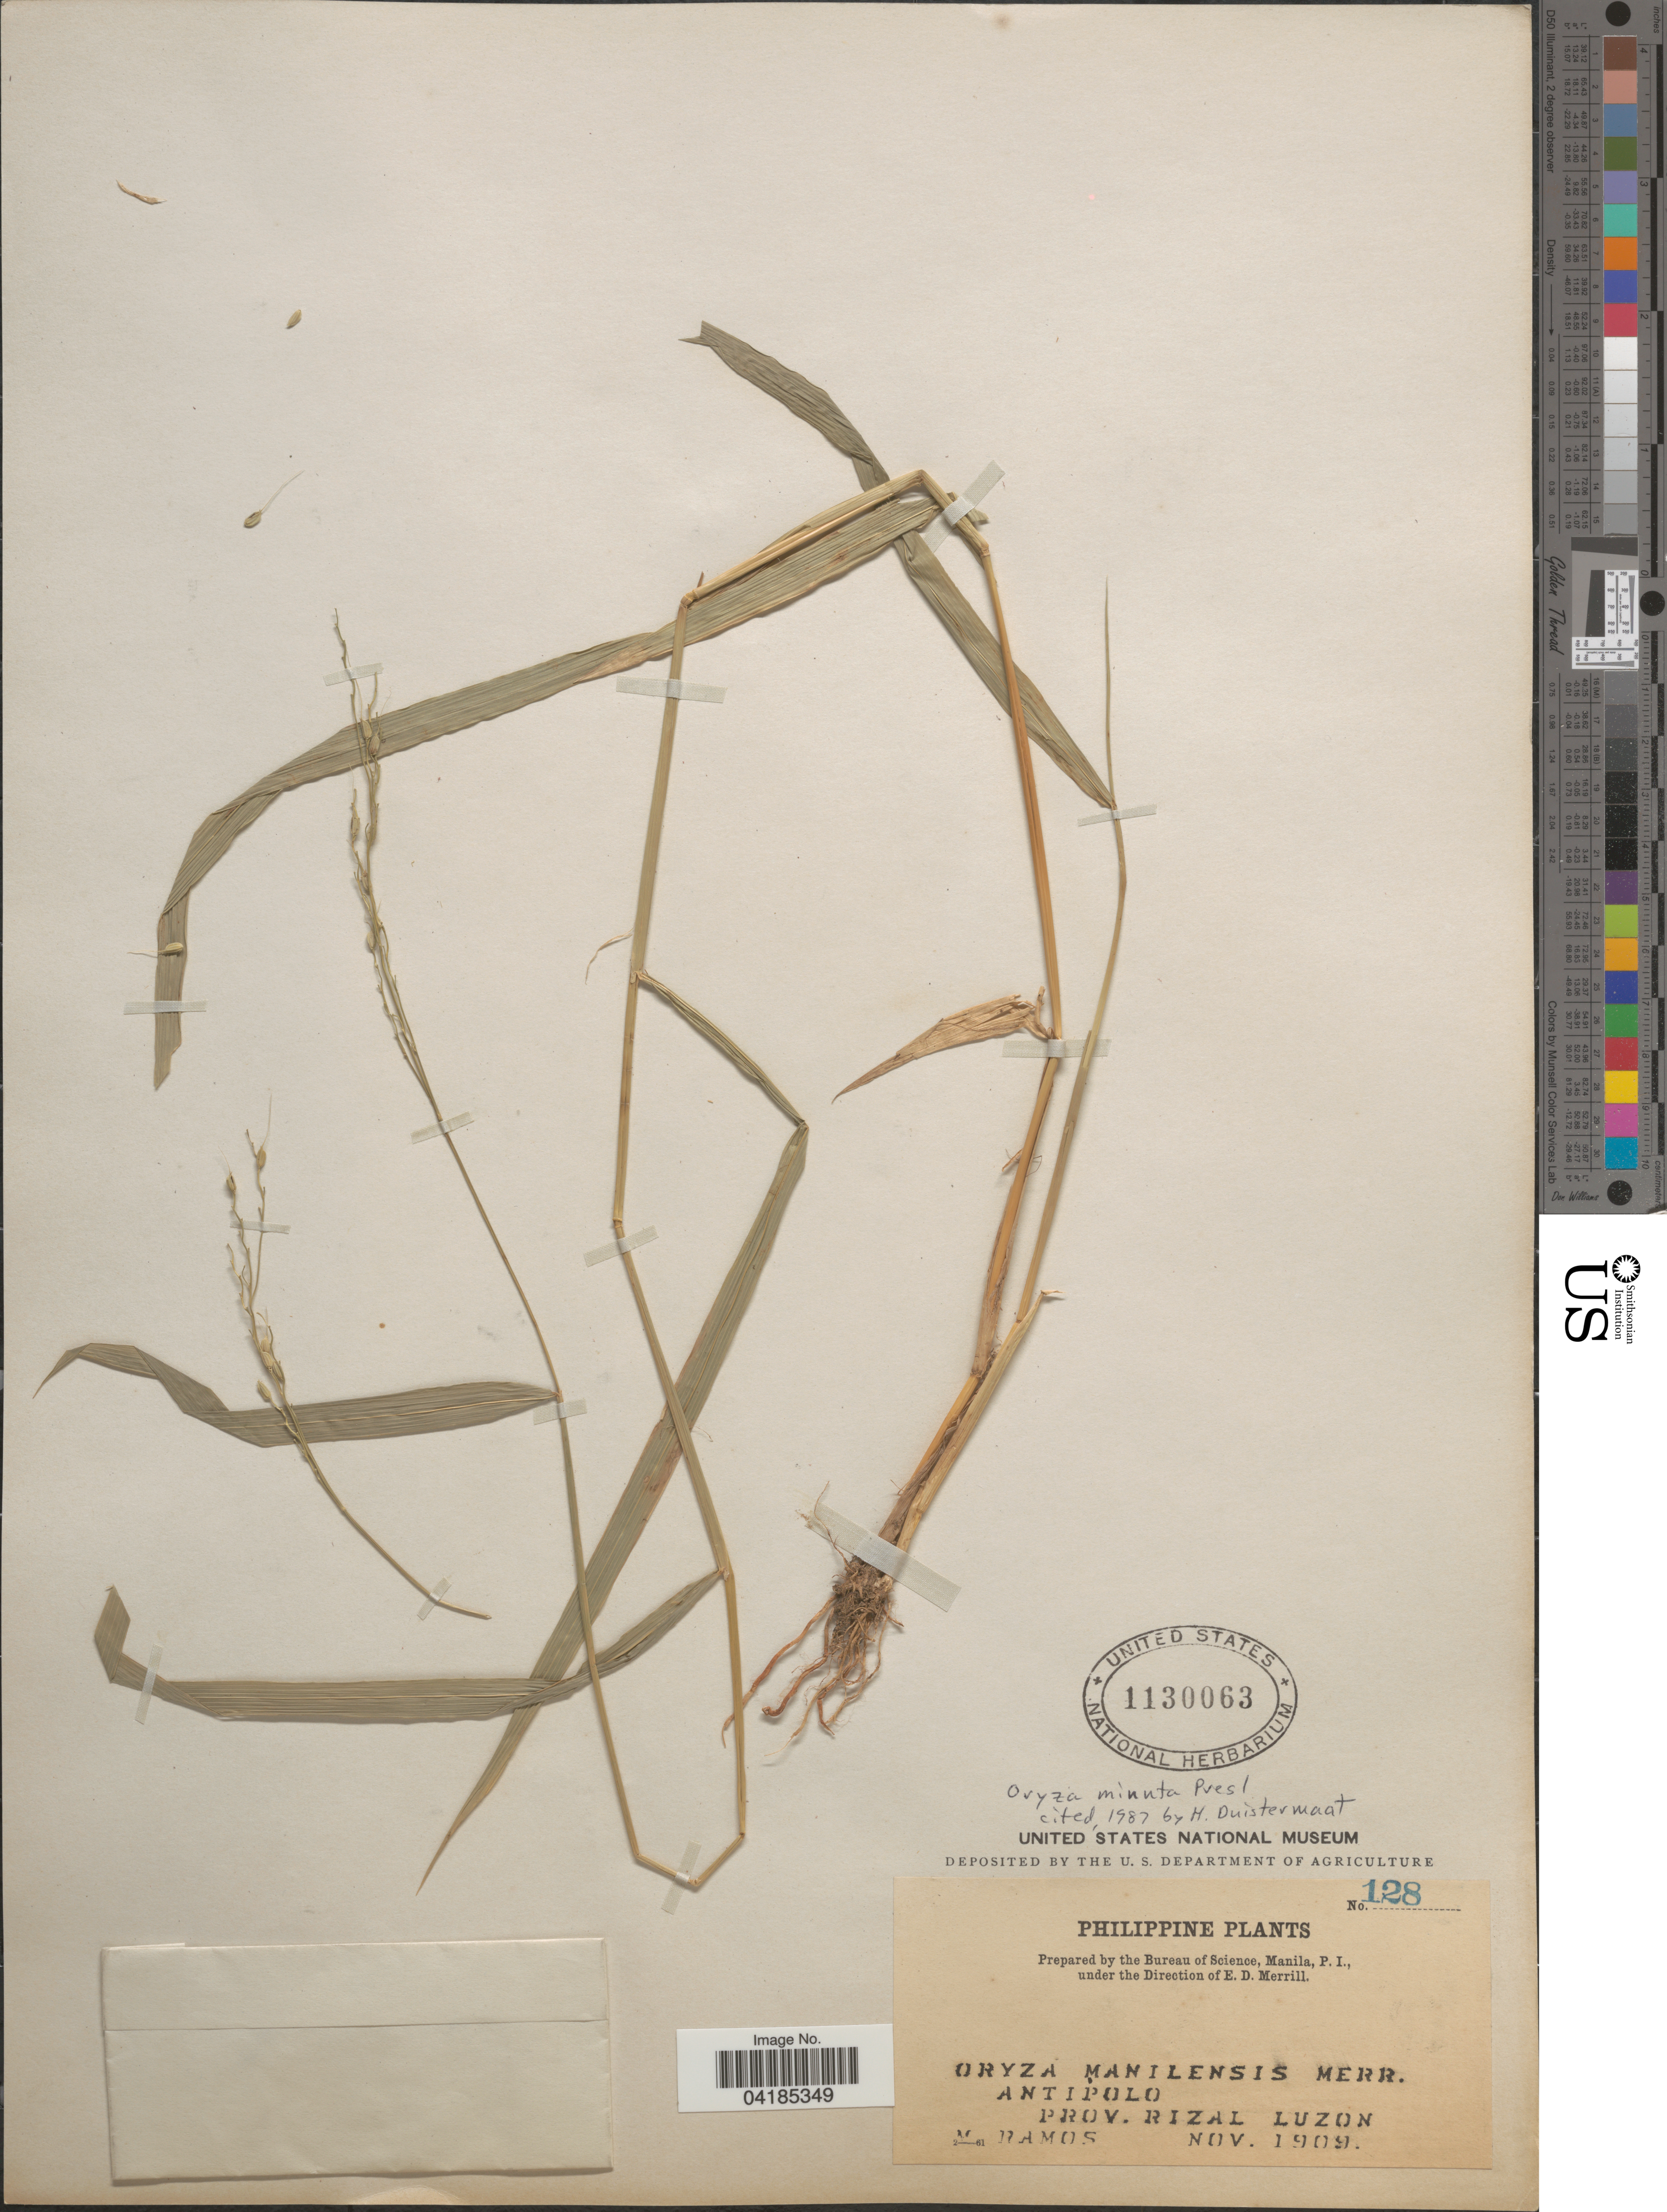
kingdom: Plantae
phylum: Tracheophyta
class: Liliopsida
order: Poales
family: Poaceae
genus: Oryza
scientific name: Oryza latifolia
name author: Desv.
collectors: M. Ramos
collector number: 128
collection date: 1909-11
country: Philippines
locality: Antipolo. Prov. Rizal. Luzon.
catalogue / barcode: US 1130063